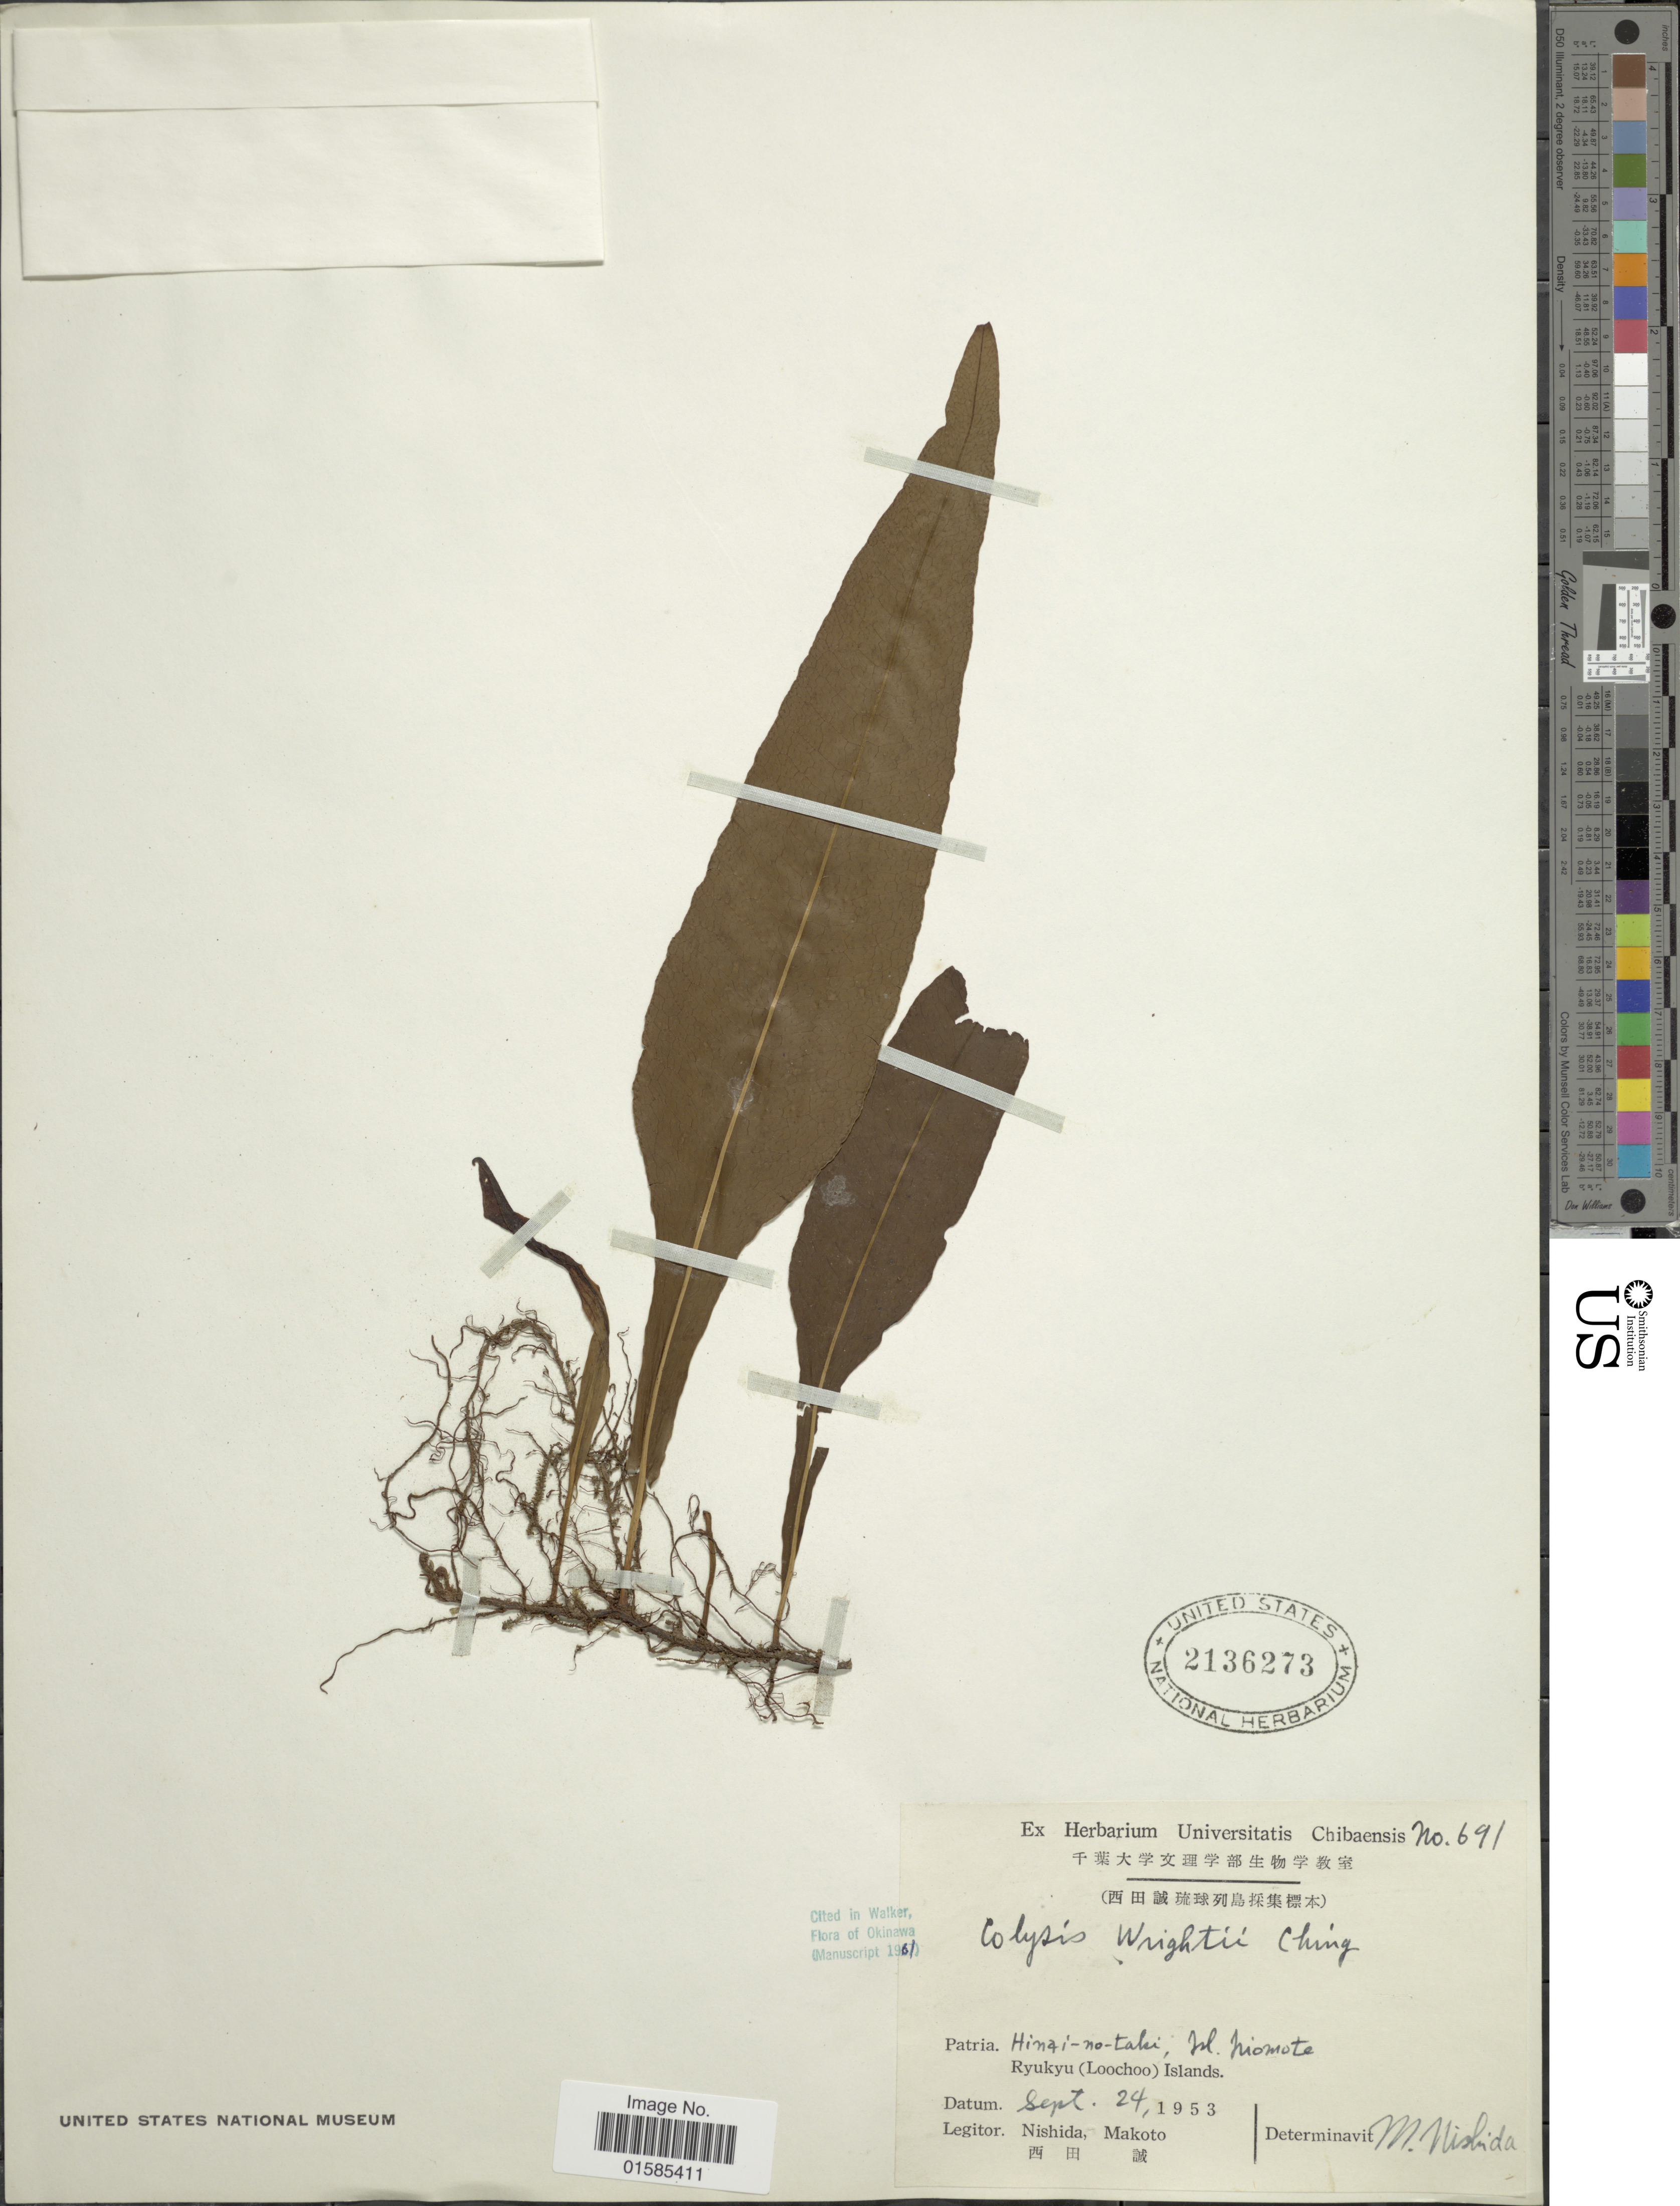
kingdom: Plantae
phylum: Tracheophyta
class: Polypodiopsida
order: Polypodiales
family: Polypodiaceae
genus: Leptochilus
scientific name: Leptochilus wrightii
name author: (Hook.) X.C. Zhang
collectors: Nishida & Makoto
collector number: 691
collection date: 1953-09-24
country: Japan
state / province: Okinawa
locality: Hinai-no-taki, Isl. Iriomotem Ryukyu (Loochoo) Islands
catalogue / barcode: US 2136273